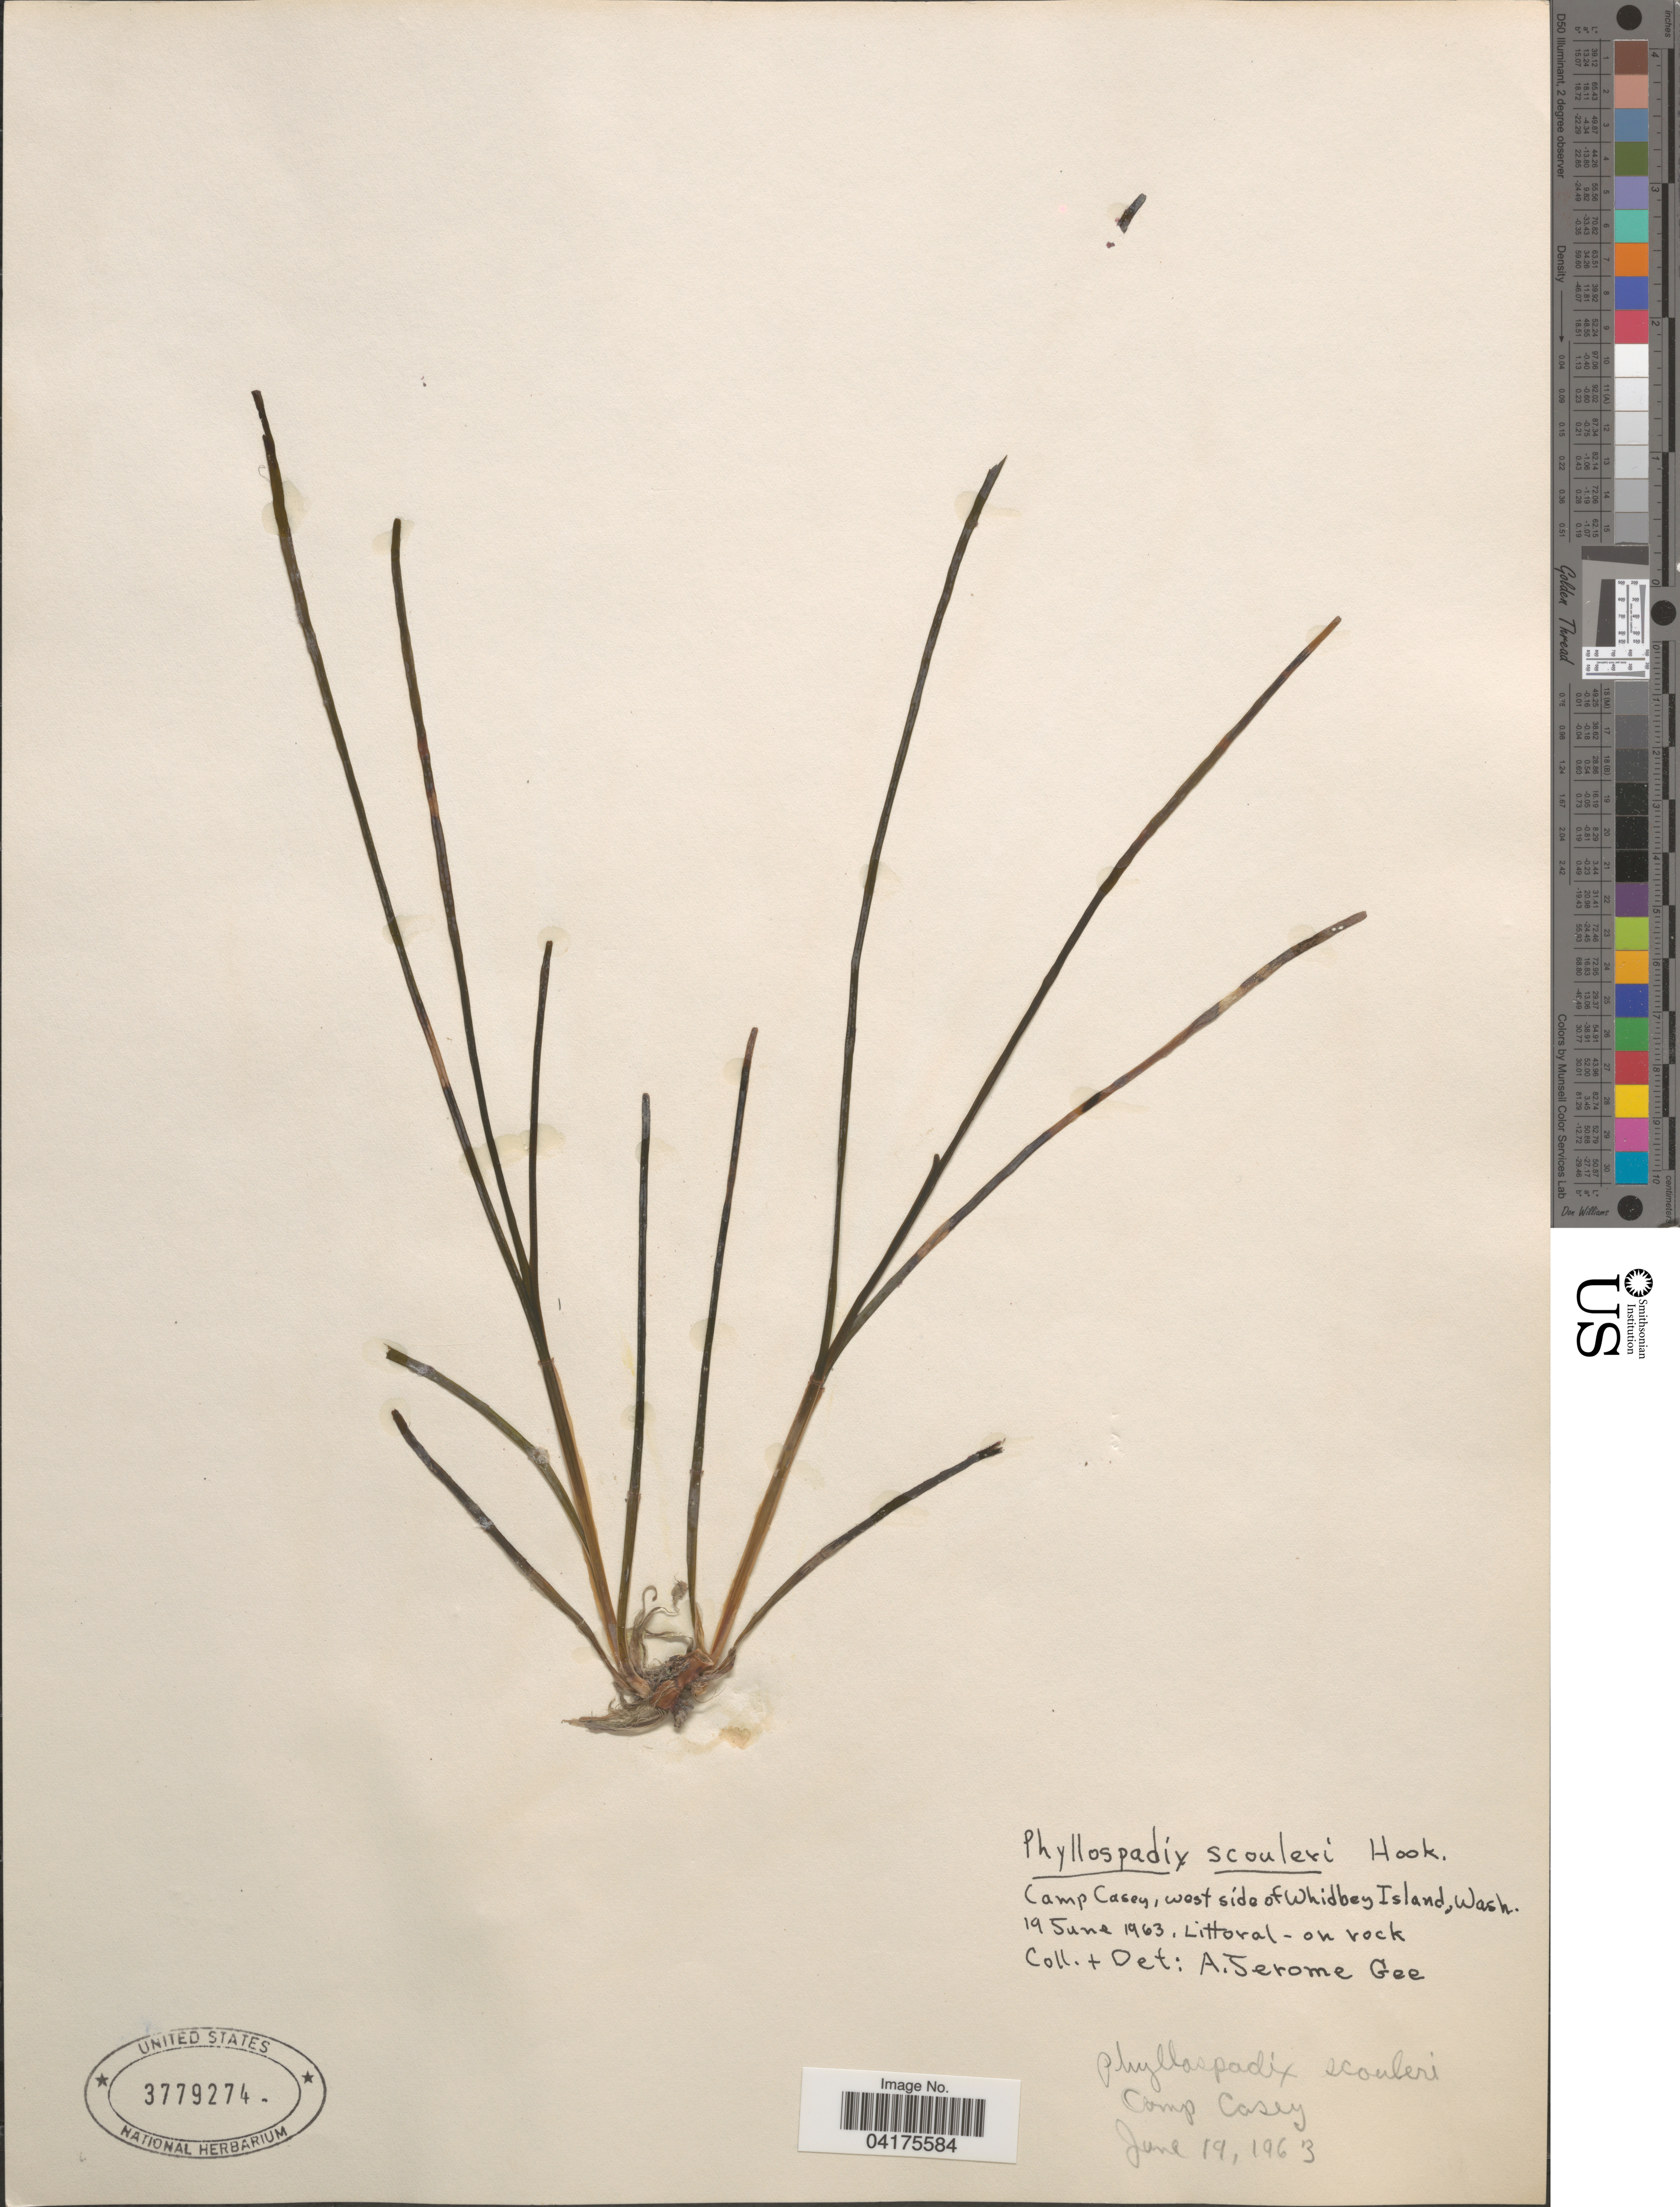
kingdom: Plantae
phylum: Tracheophyta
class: Liliopsida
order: Alismatales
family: Zosteraceae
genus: Phyllospadix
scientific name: Phyllospadix scouleri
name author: Hook.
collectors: A. Gee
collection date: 1963-06-19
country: United States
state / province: Washington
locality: Camp Casey, west side of Whidbey Island.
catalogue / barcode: US 3779274